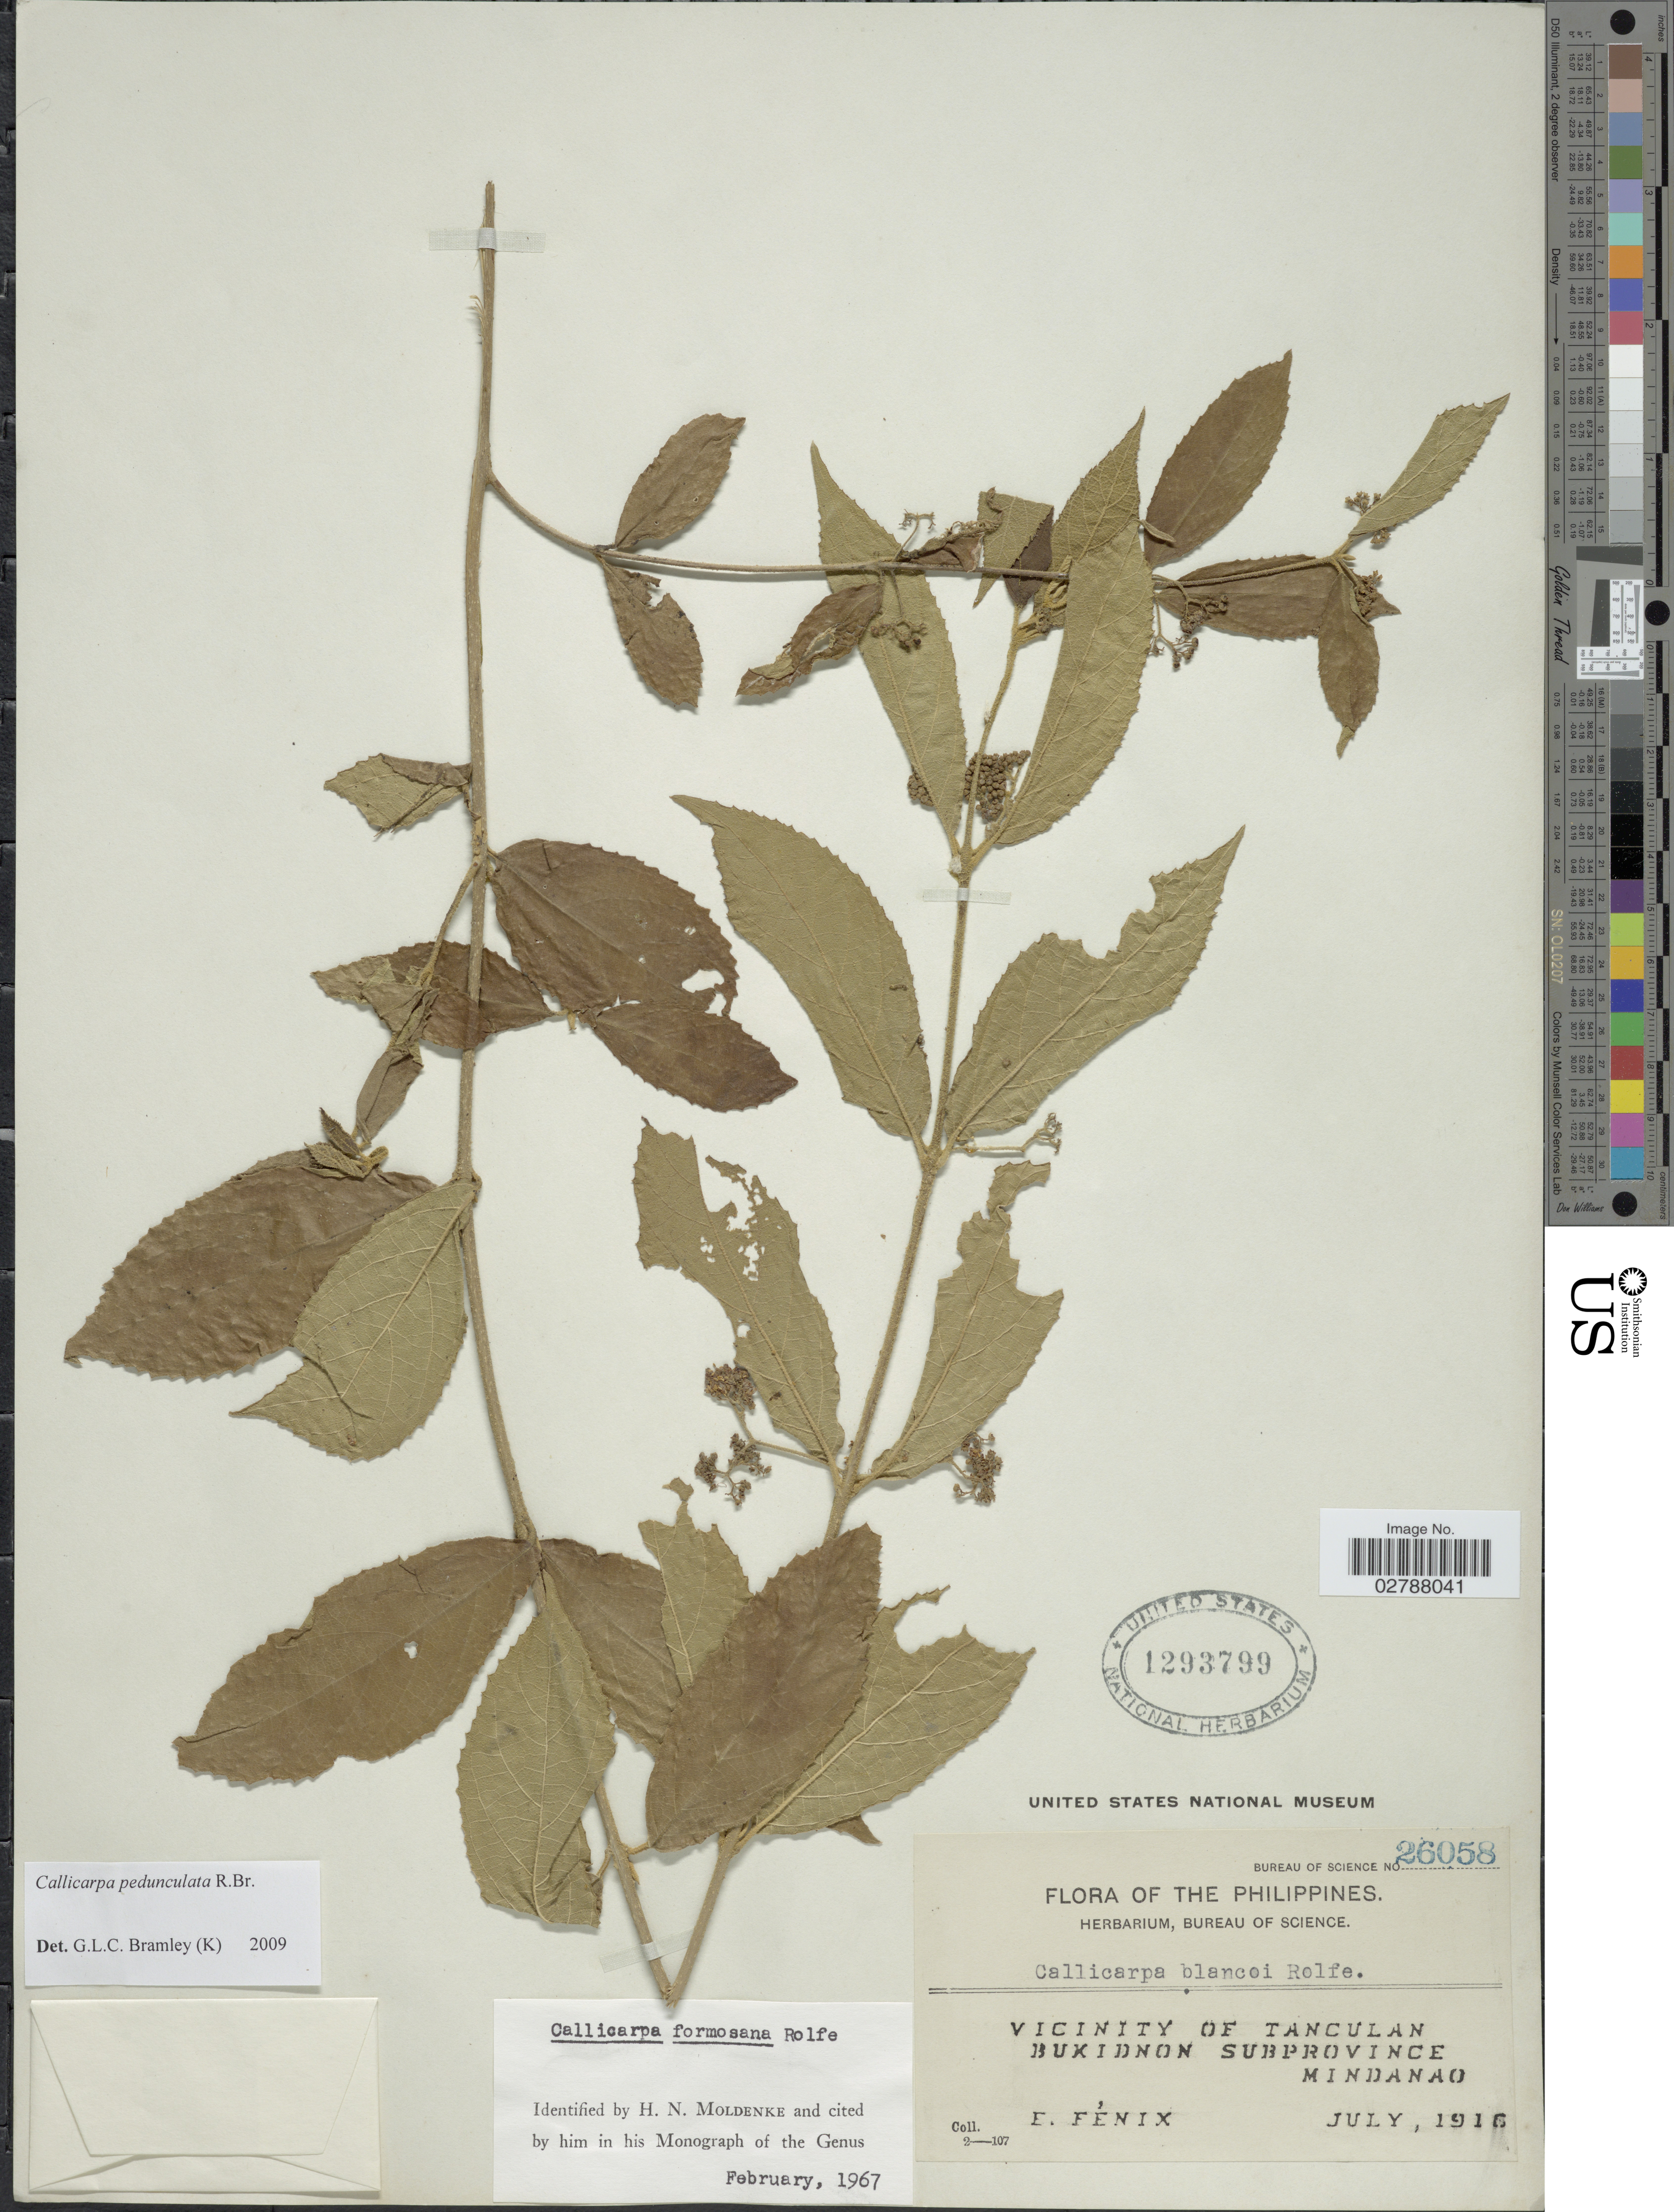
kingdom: Plantae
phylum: Tracheophyta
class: Magnoliopsida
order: Lamiales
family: Lamiaceae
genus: Callicarpa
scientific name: Callicarpa pedunculata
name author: R. Br.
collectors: E. Fénix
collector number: Bureau of Science26058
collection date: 1916-07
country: Philippines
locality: Vicinity of Tanculan, Bukidnon Subprovince, Mindanao.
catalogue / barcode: US 1293799